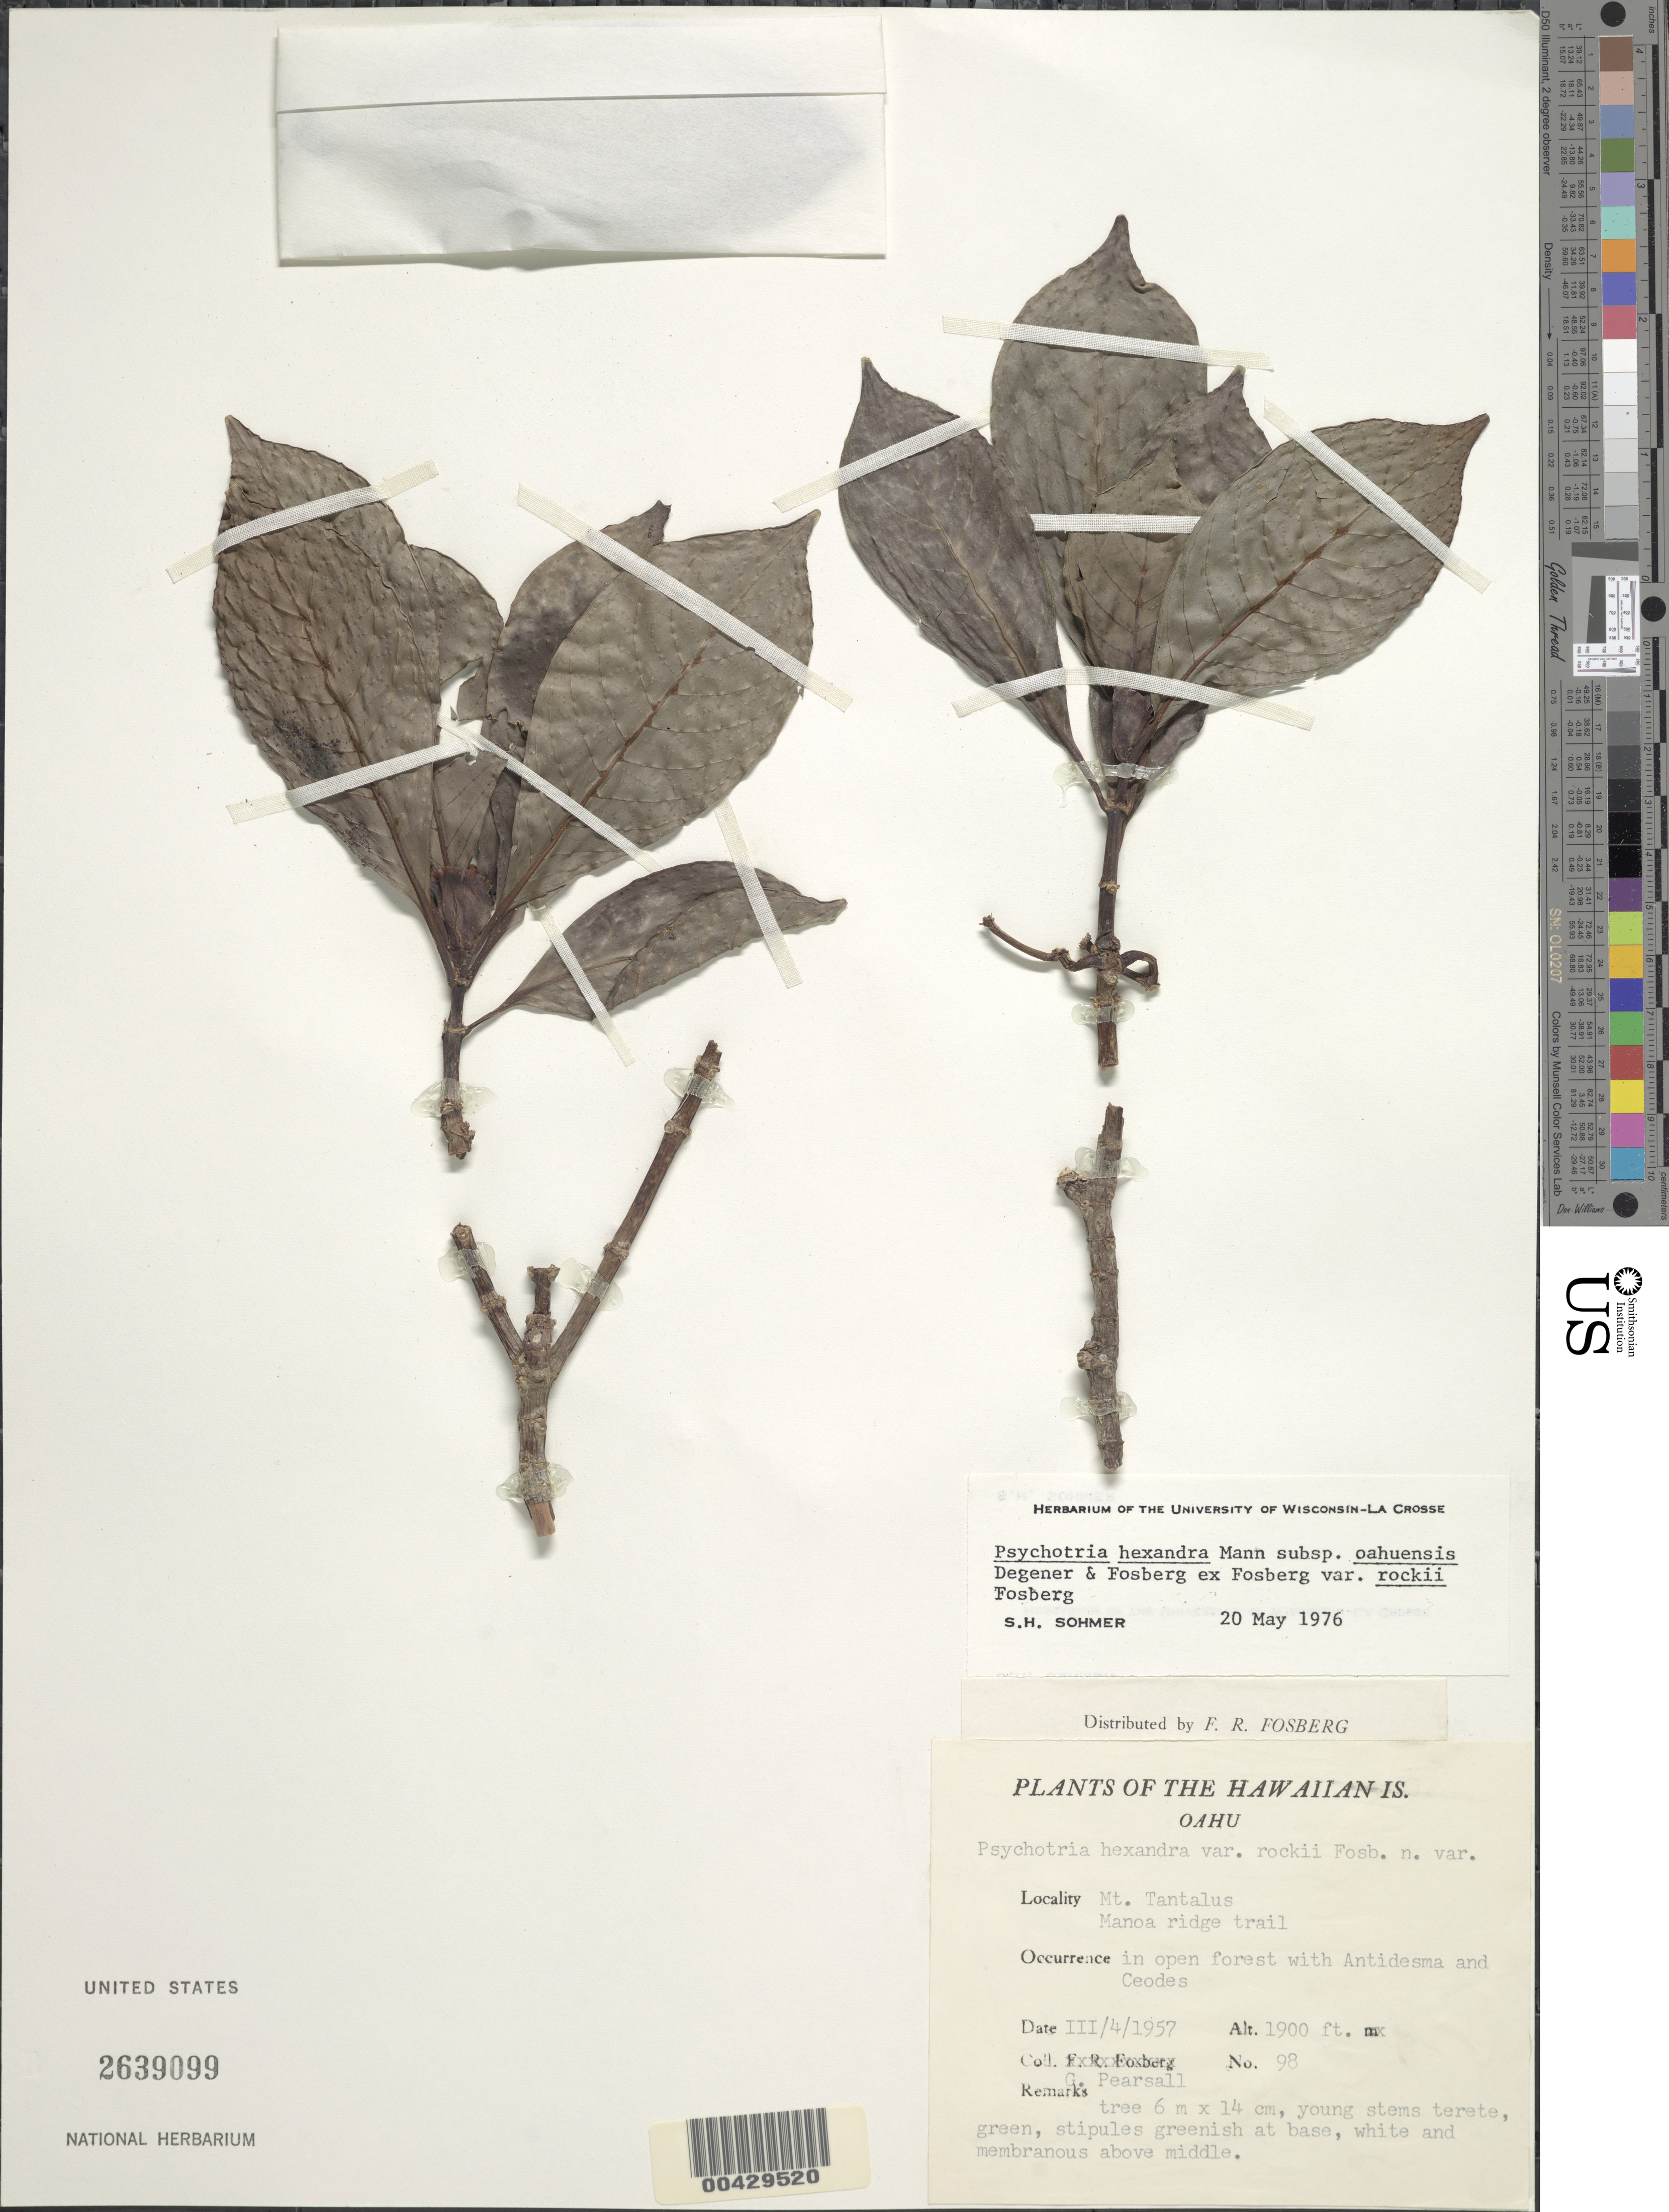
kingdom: Plantae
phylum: Tracheophyta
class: Magnoliopsida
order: Gentianales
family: Rubiaceae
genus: Psychotria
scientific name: Psychotria hexandra var. oahuensis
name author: (H. Mann) O. Deg. & Fosberg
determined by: Wagner, W. L., (BOT), Smithsonian Institution - National Museum of Natural History (UNITED STATES)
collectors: G. Pearsall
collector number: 98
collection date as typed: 4 Mar 1957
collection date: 1957-03-04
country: United States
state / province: Hawaii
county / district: Honolulu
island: Oahu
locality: Mount Tantalus, Manoa ridge trail.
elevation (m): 579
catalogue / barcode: US 2639099